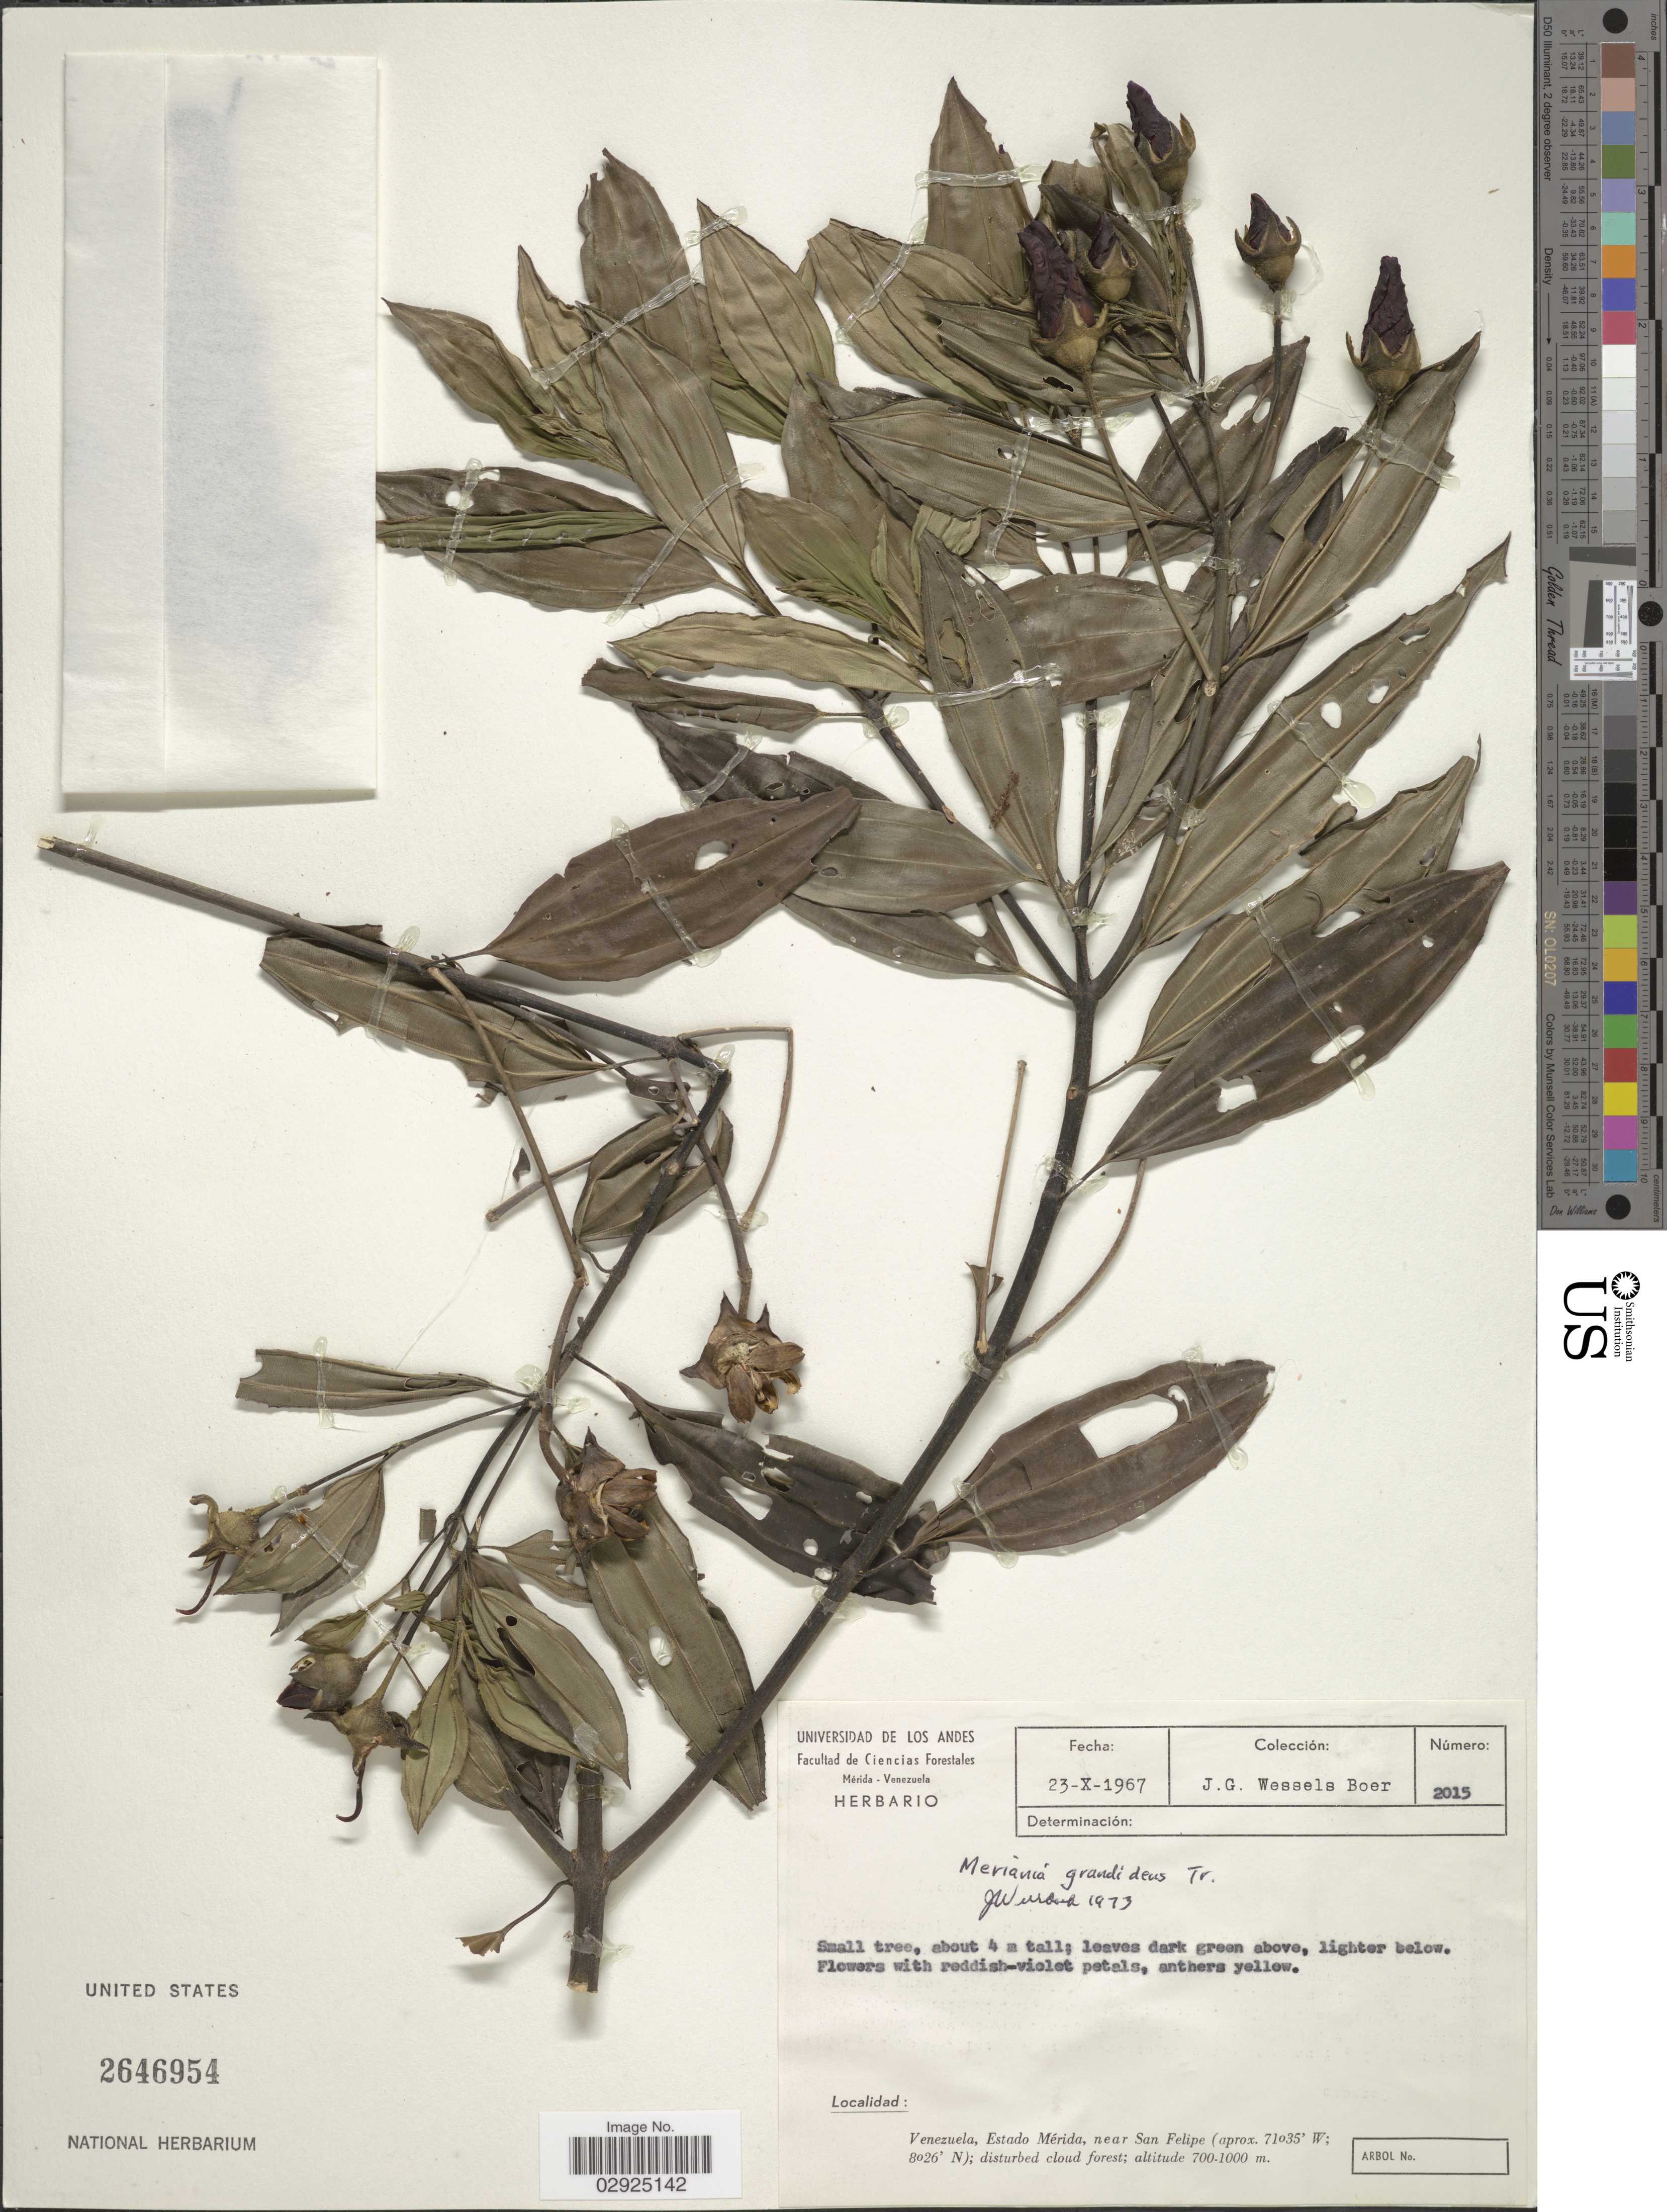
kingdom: Plantae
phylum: Tracheophyta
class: Magnoliopsida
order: Myrtales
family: Melastomataceae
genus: Meriania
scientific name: Meriania grandidens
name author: Triana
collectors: J. G. Wessels Boer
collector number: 2015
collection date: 1967-10-23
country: Venezuela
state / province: Mérida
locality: Near San Felipe.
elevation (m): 700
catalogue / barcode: US 2646954